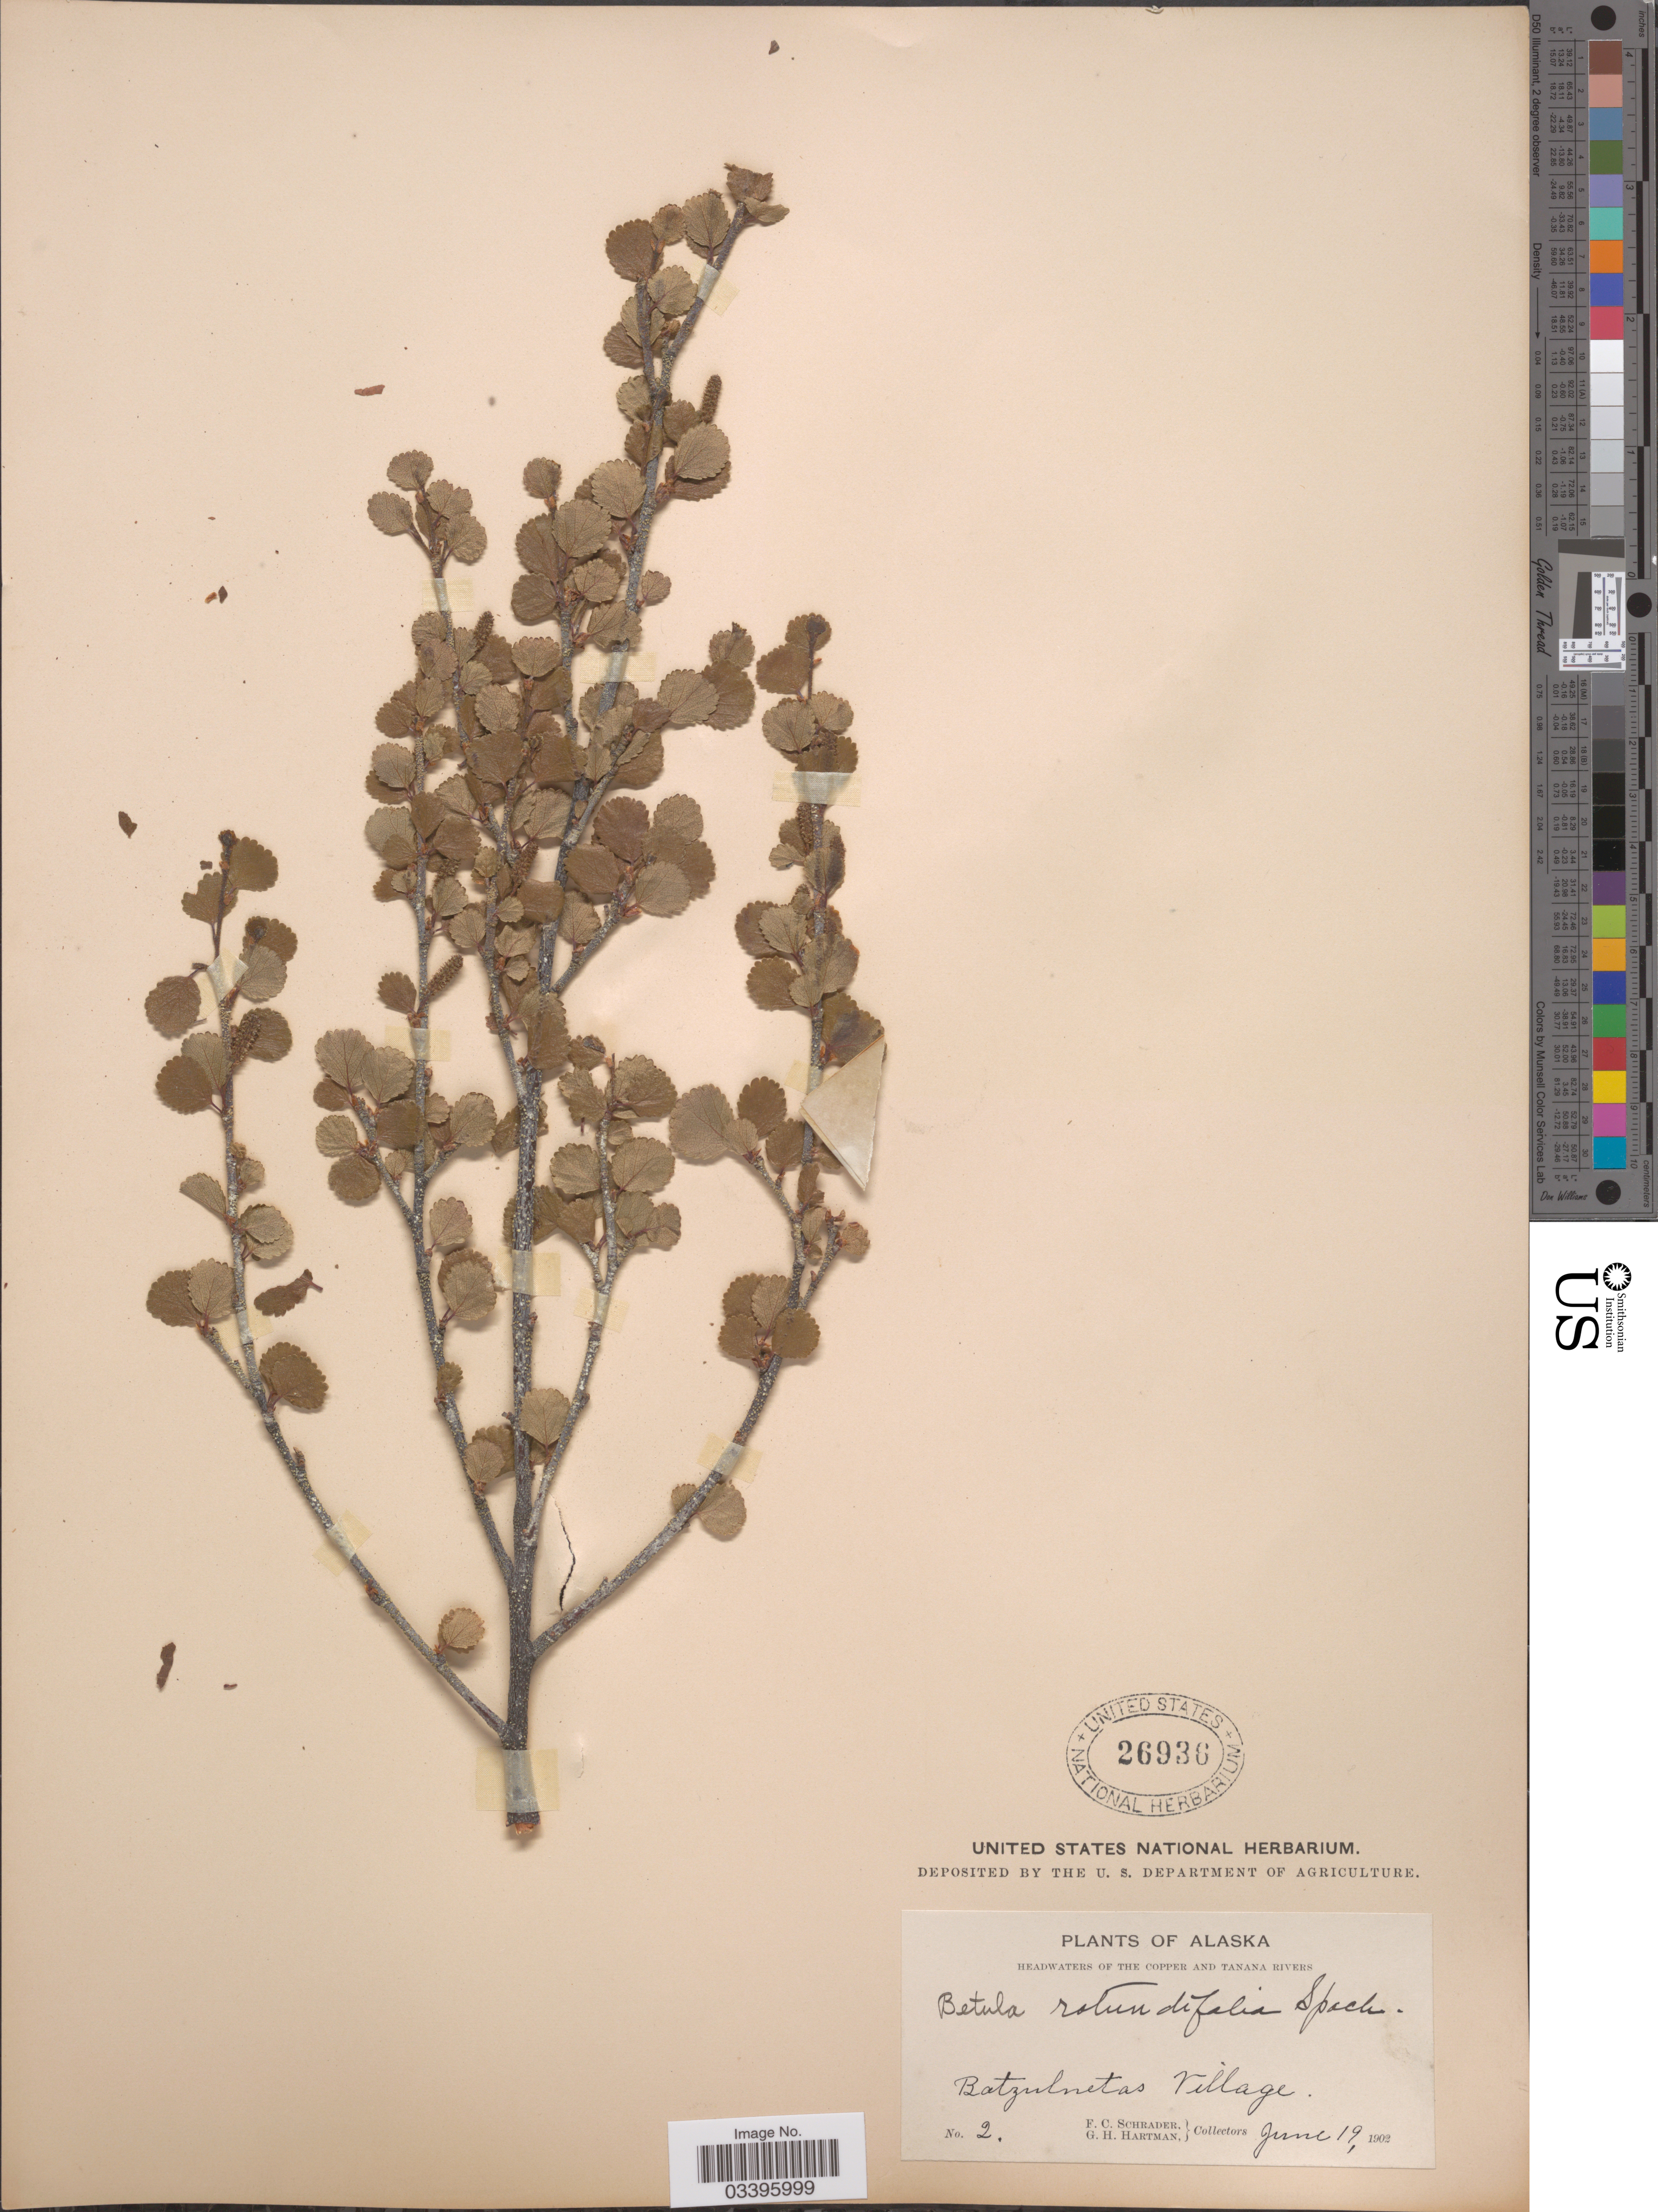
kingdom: Plantae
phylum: Tracheophyta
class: Magnoliopsida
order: Fagales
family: Betulaceae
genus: Betula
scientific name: Betula nana subsp. exilis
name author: L.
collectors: F. C. Schrader & G. H. Hartman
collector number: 2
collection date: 1902-06-19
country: United States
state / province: Alaska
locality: Headwaters of the Copper and Tanana Rivers. Batzulnetas Village.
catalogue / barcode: US 26936